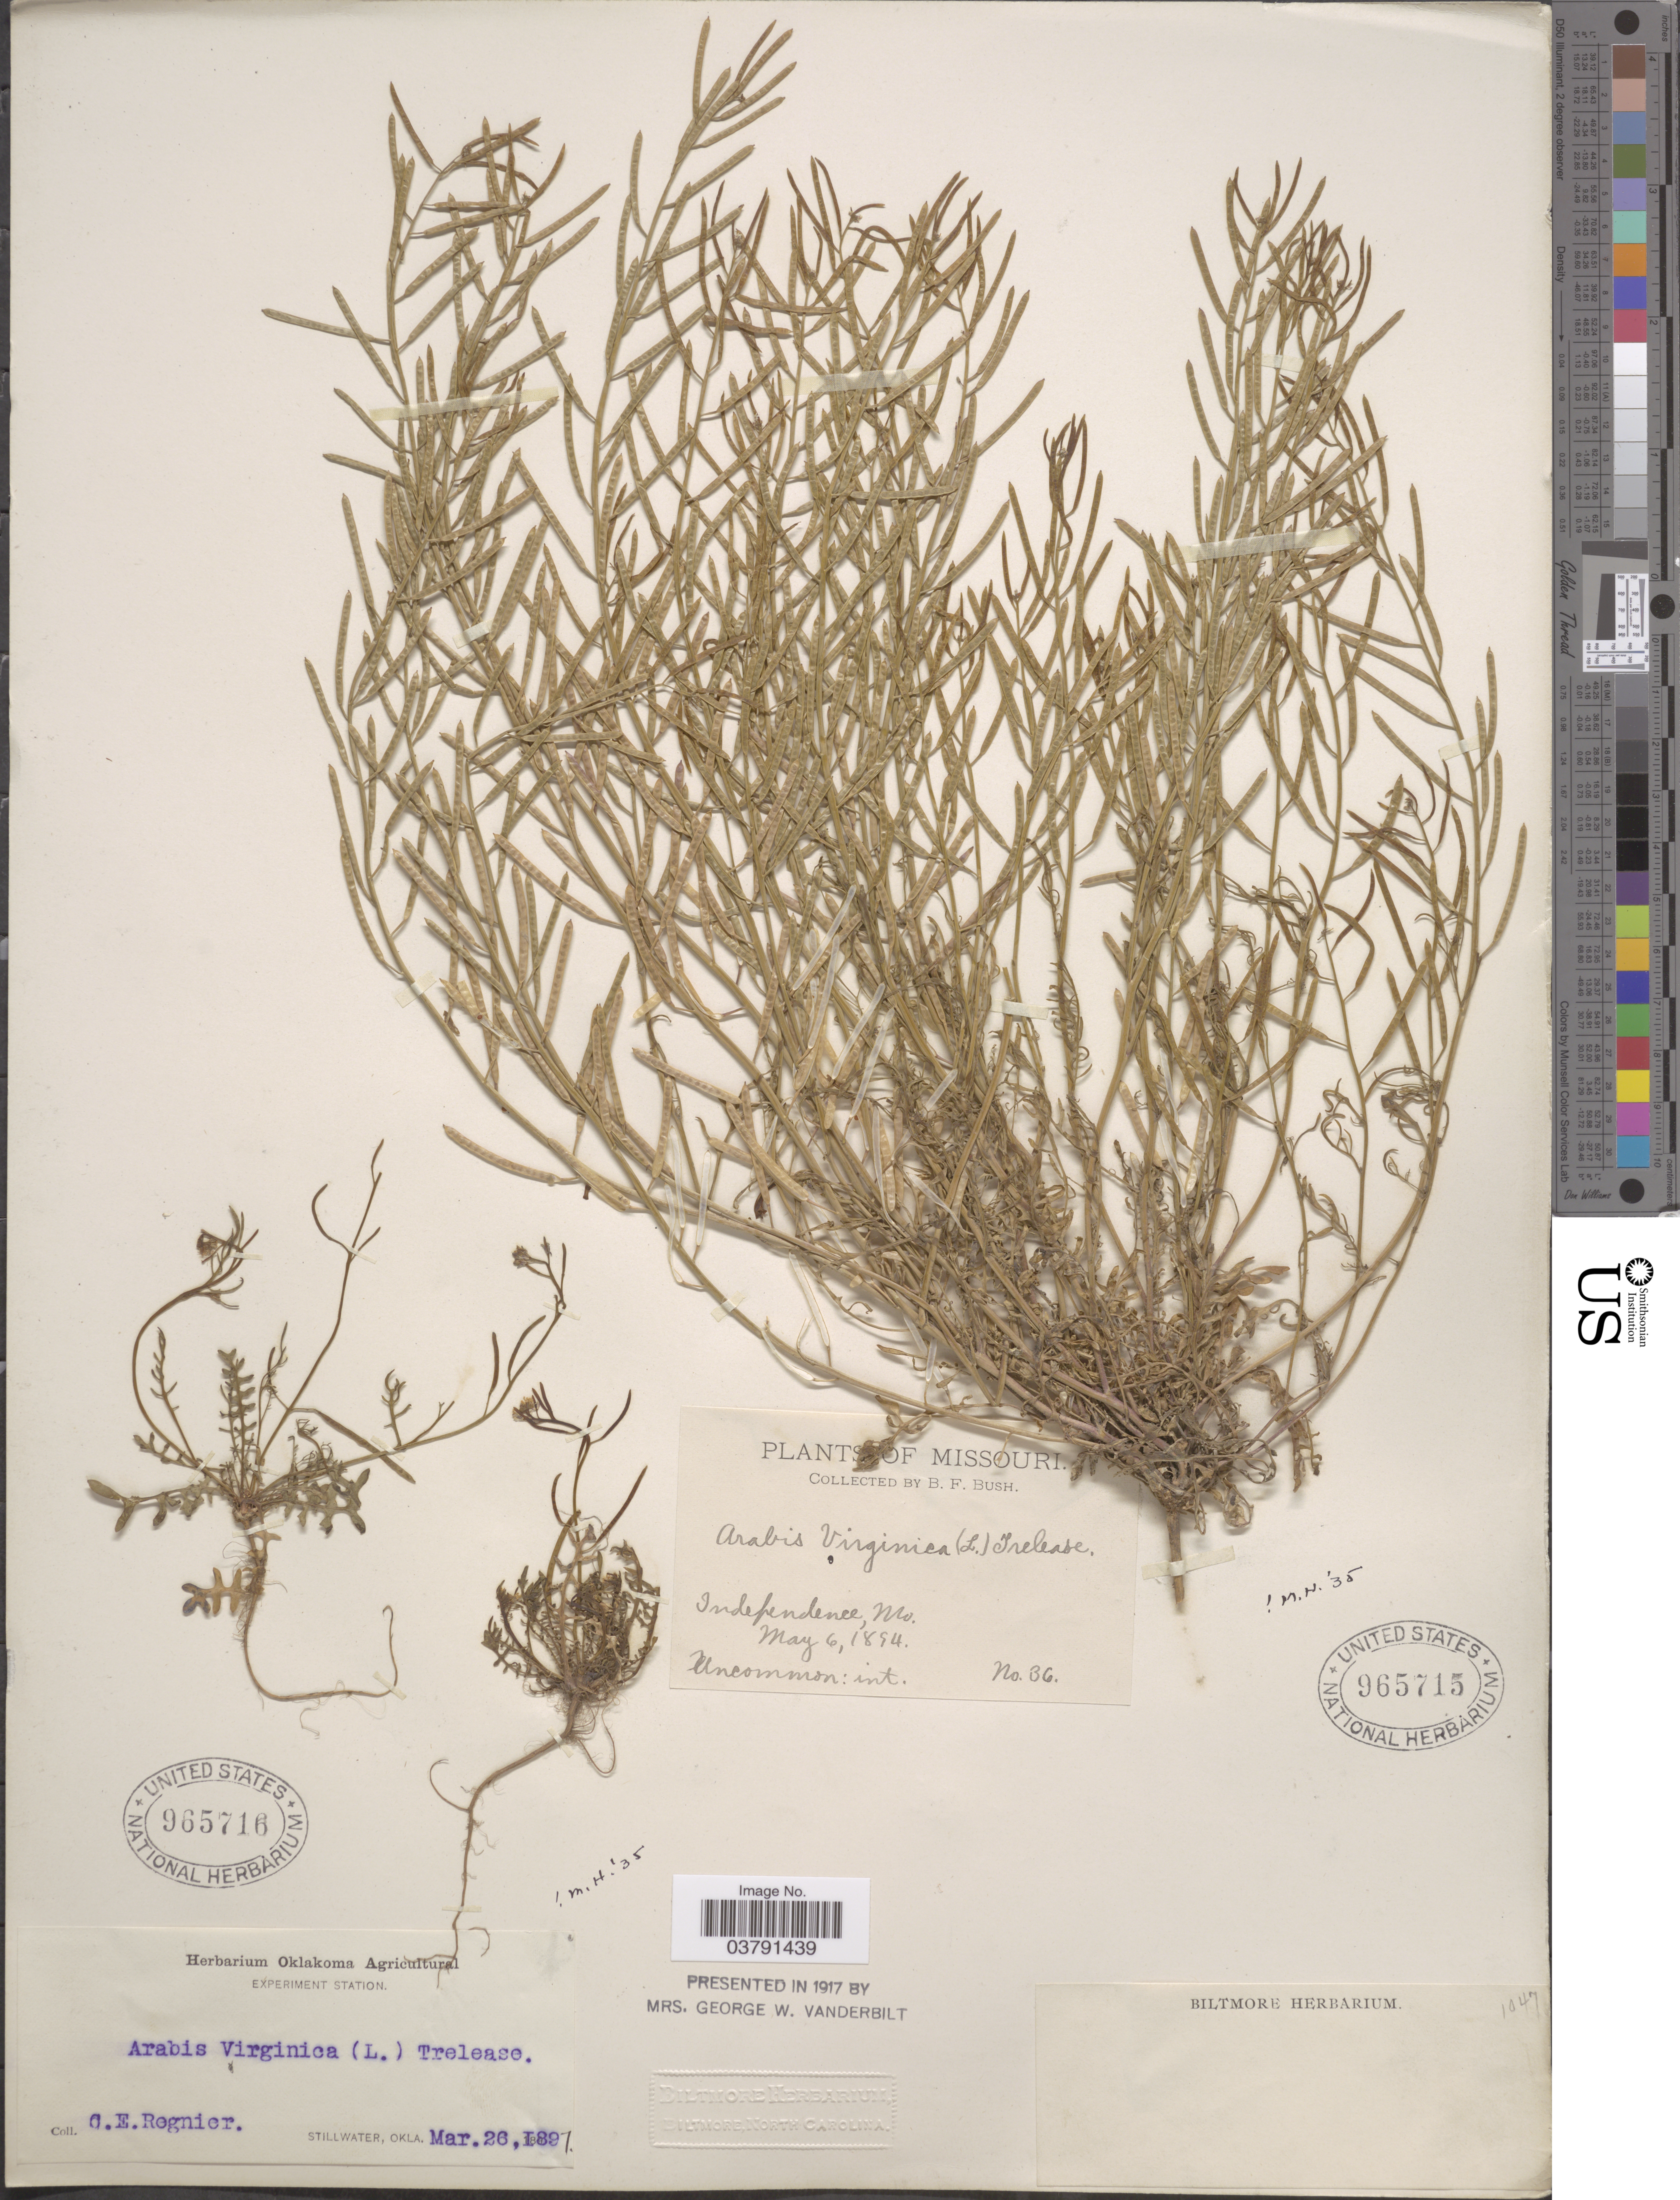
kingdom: Plantae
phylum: Tracheophyta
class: Magnoliopsida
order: Brassicales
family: Brassicaceae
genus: Planodes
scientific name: Planodes virginicum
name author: (L.) Greene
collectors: C. Regnier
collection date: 1897-03-26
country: United States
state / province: Oklahoma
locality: Stillwater.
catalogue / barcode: US 965716-2